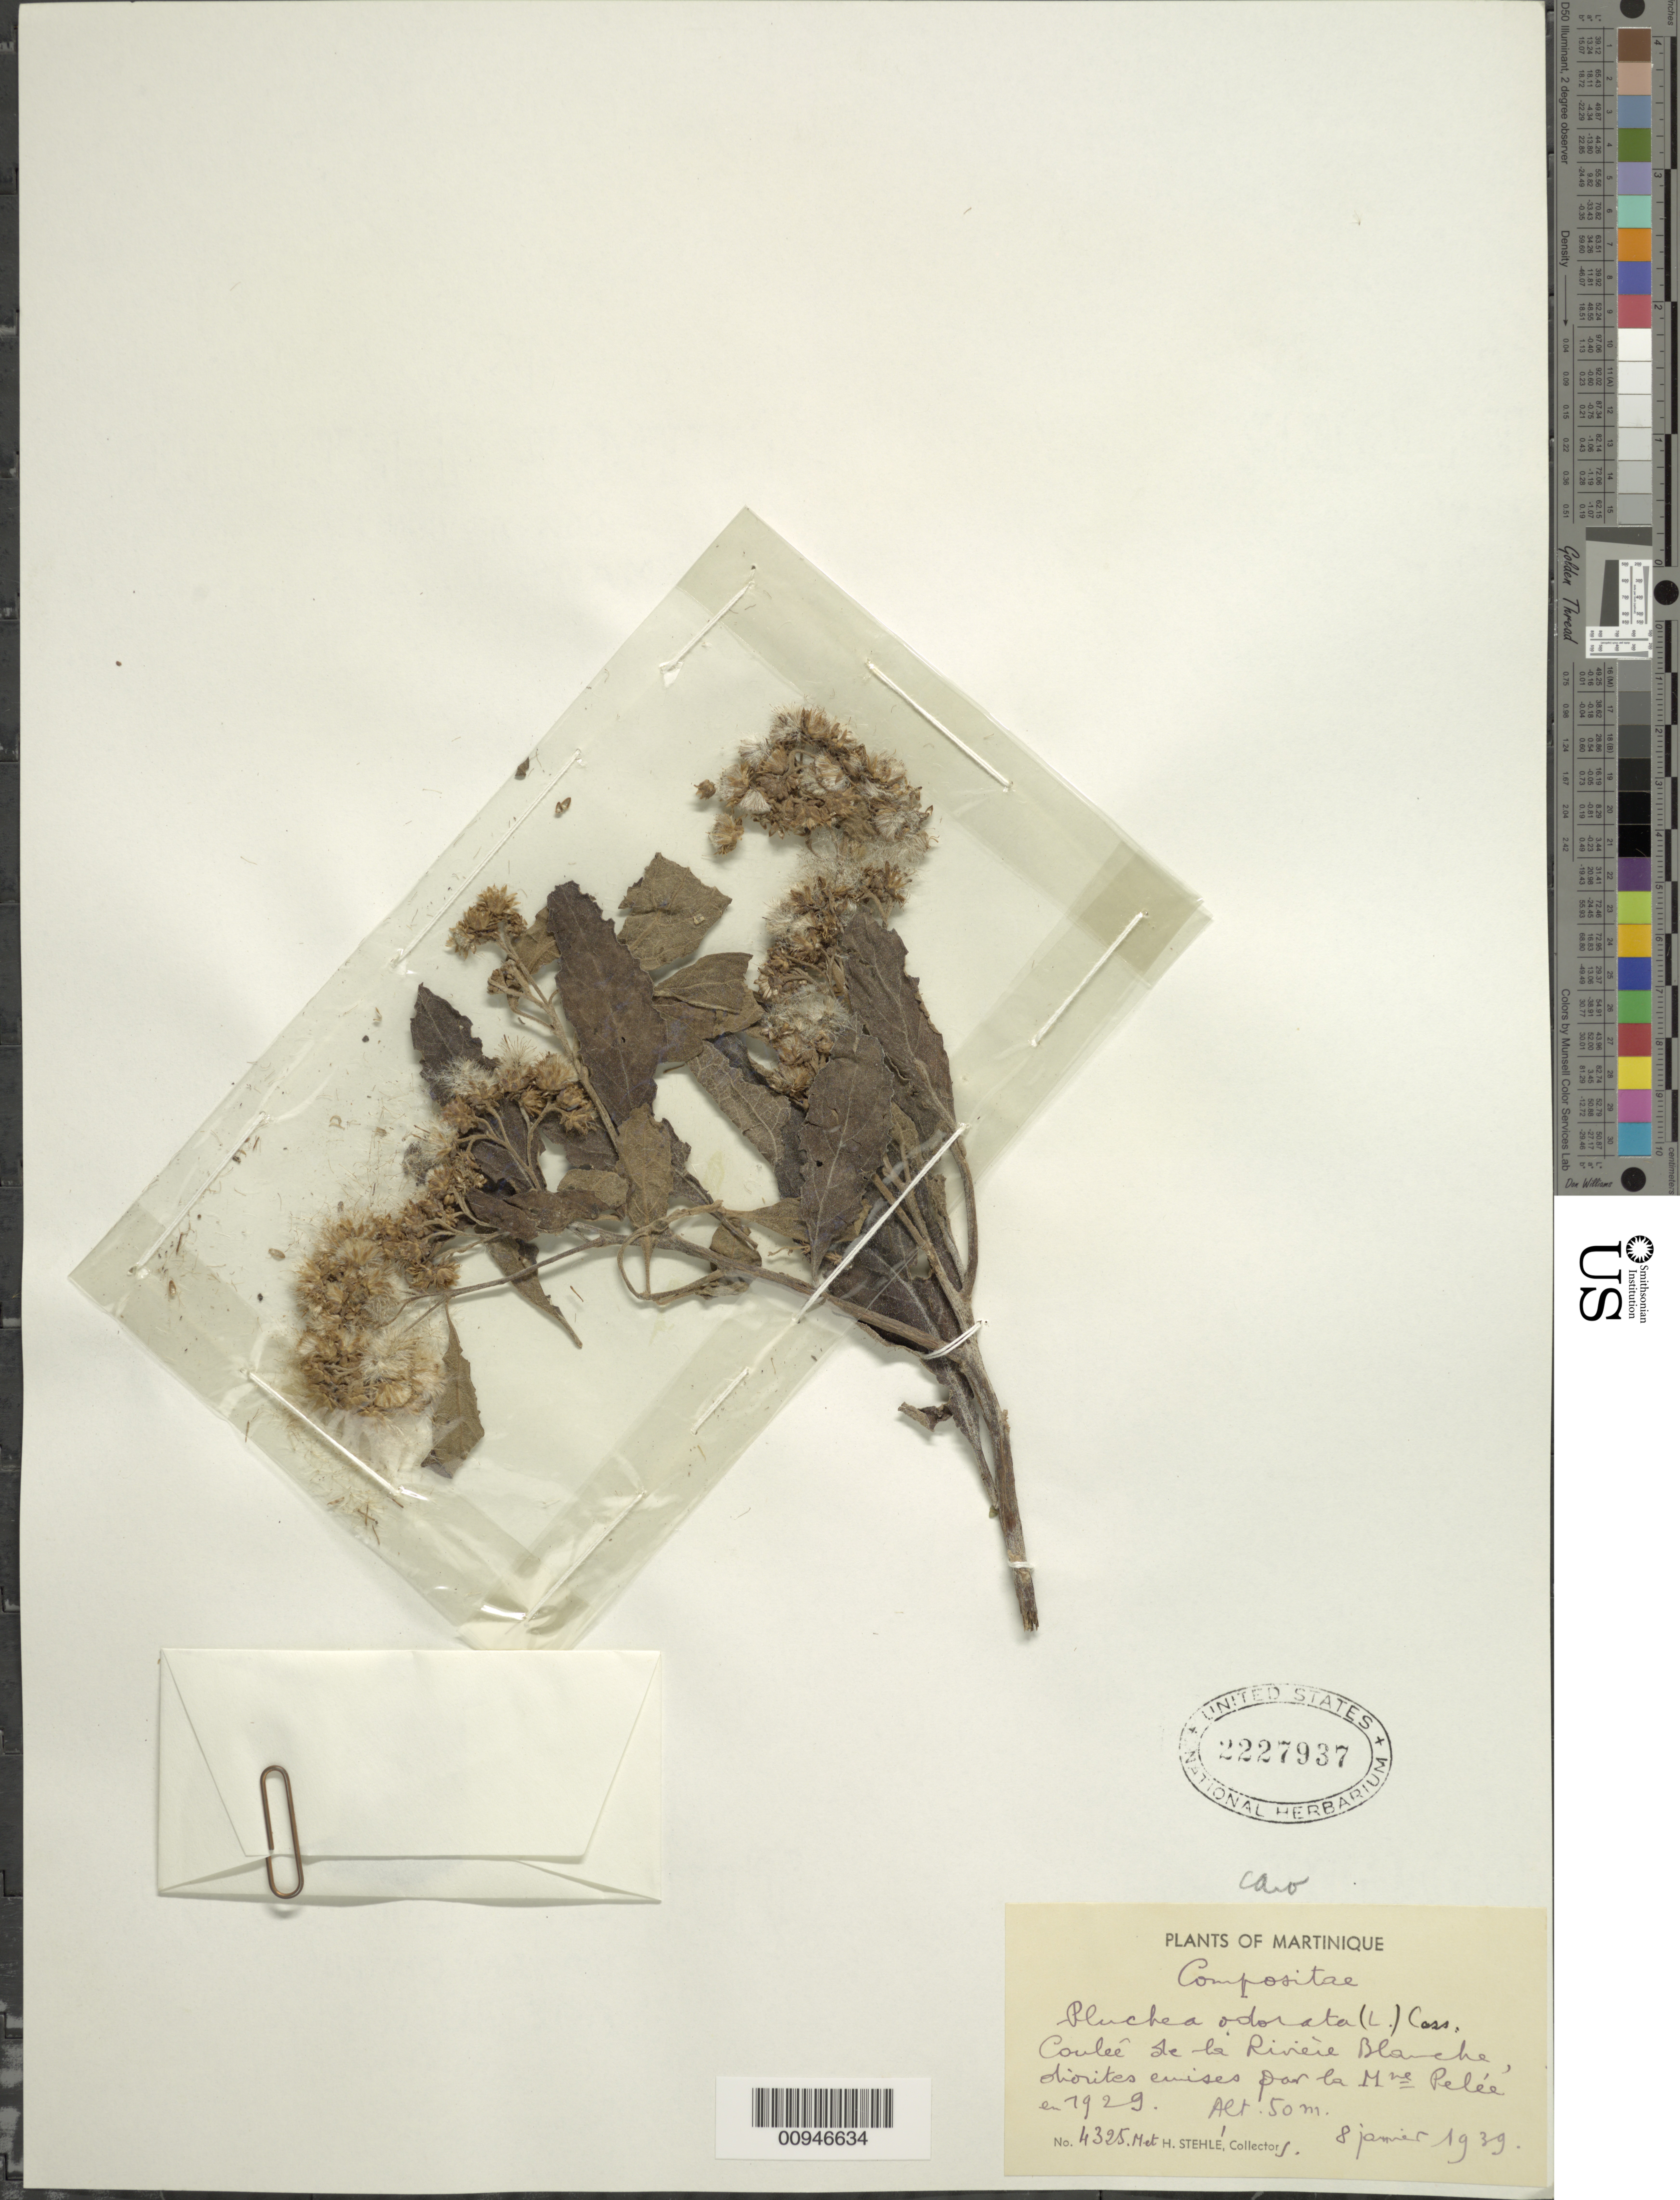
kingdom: Plantae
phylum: Tracheophyta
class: Magnoliopsida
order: Asterales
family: Asteraceae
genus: Pluchea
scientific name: Pluchea carolinensis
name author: (Jacq.) D. Don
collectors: H. Stehlé & M. Stehlé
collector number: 4325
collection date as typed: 08 Jan 1939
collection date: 1939-01-08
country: Martinique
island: Martinique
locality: Coulee de la Rivere Blanche, dorites euises par la M Pelée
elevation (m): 50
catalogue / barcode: US 2227937